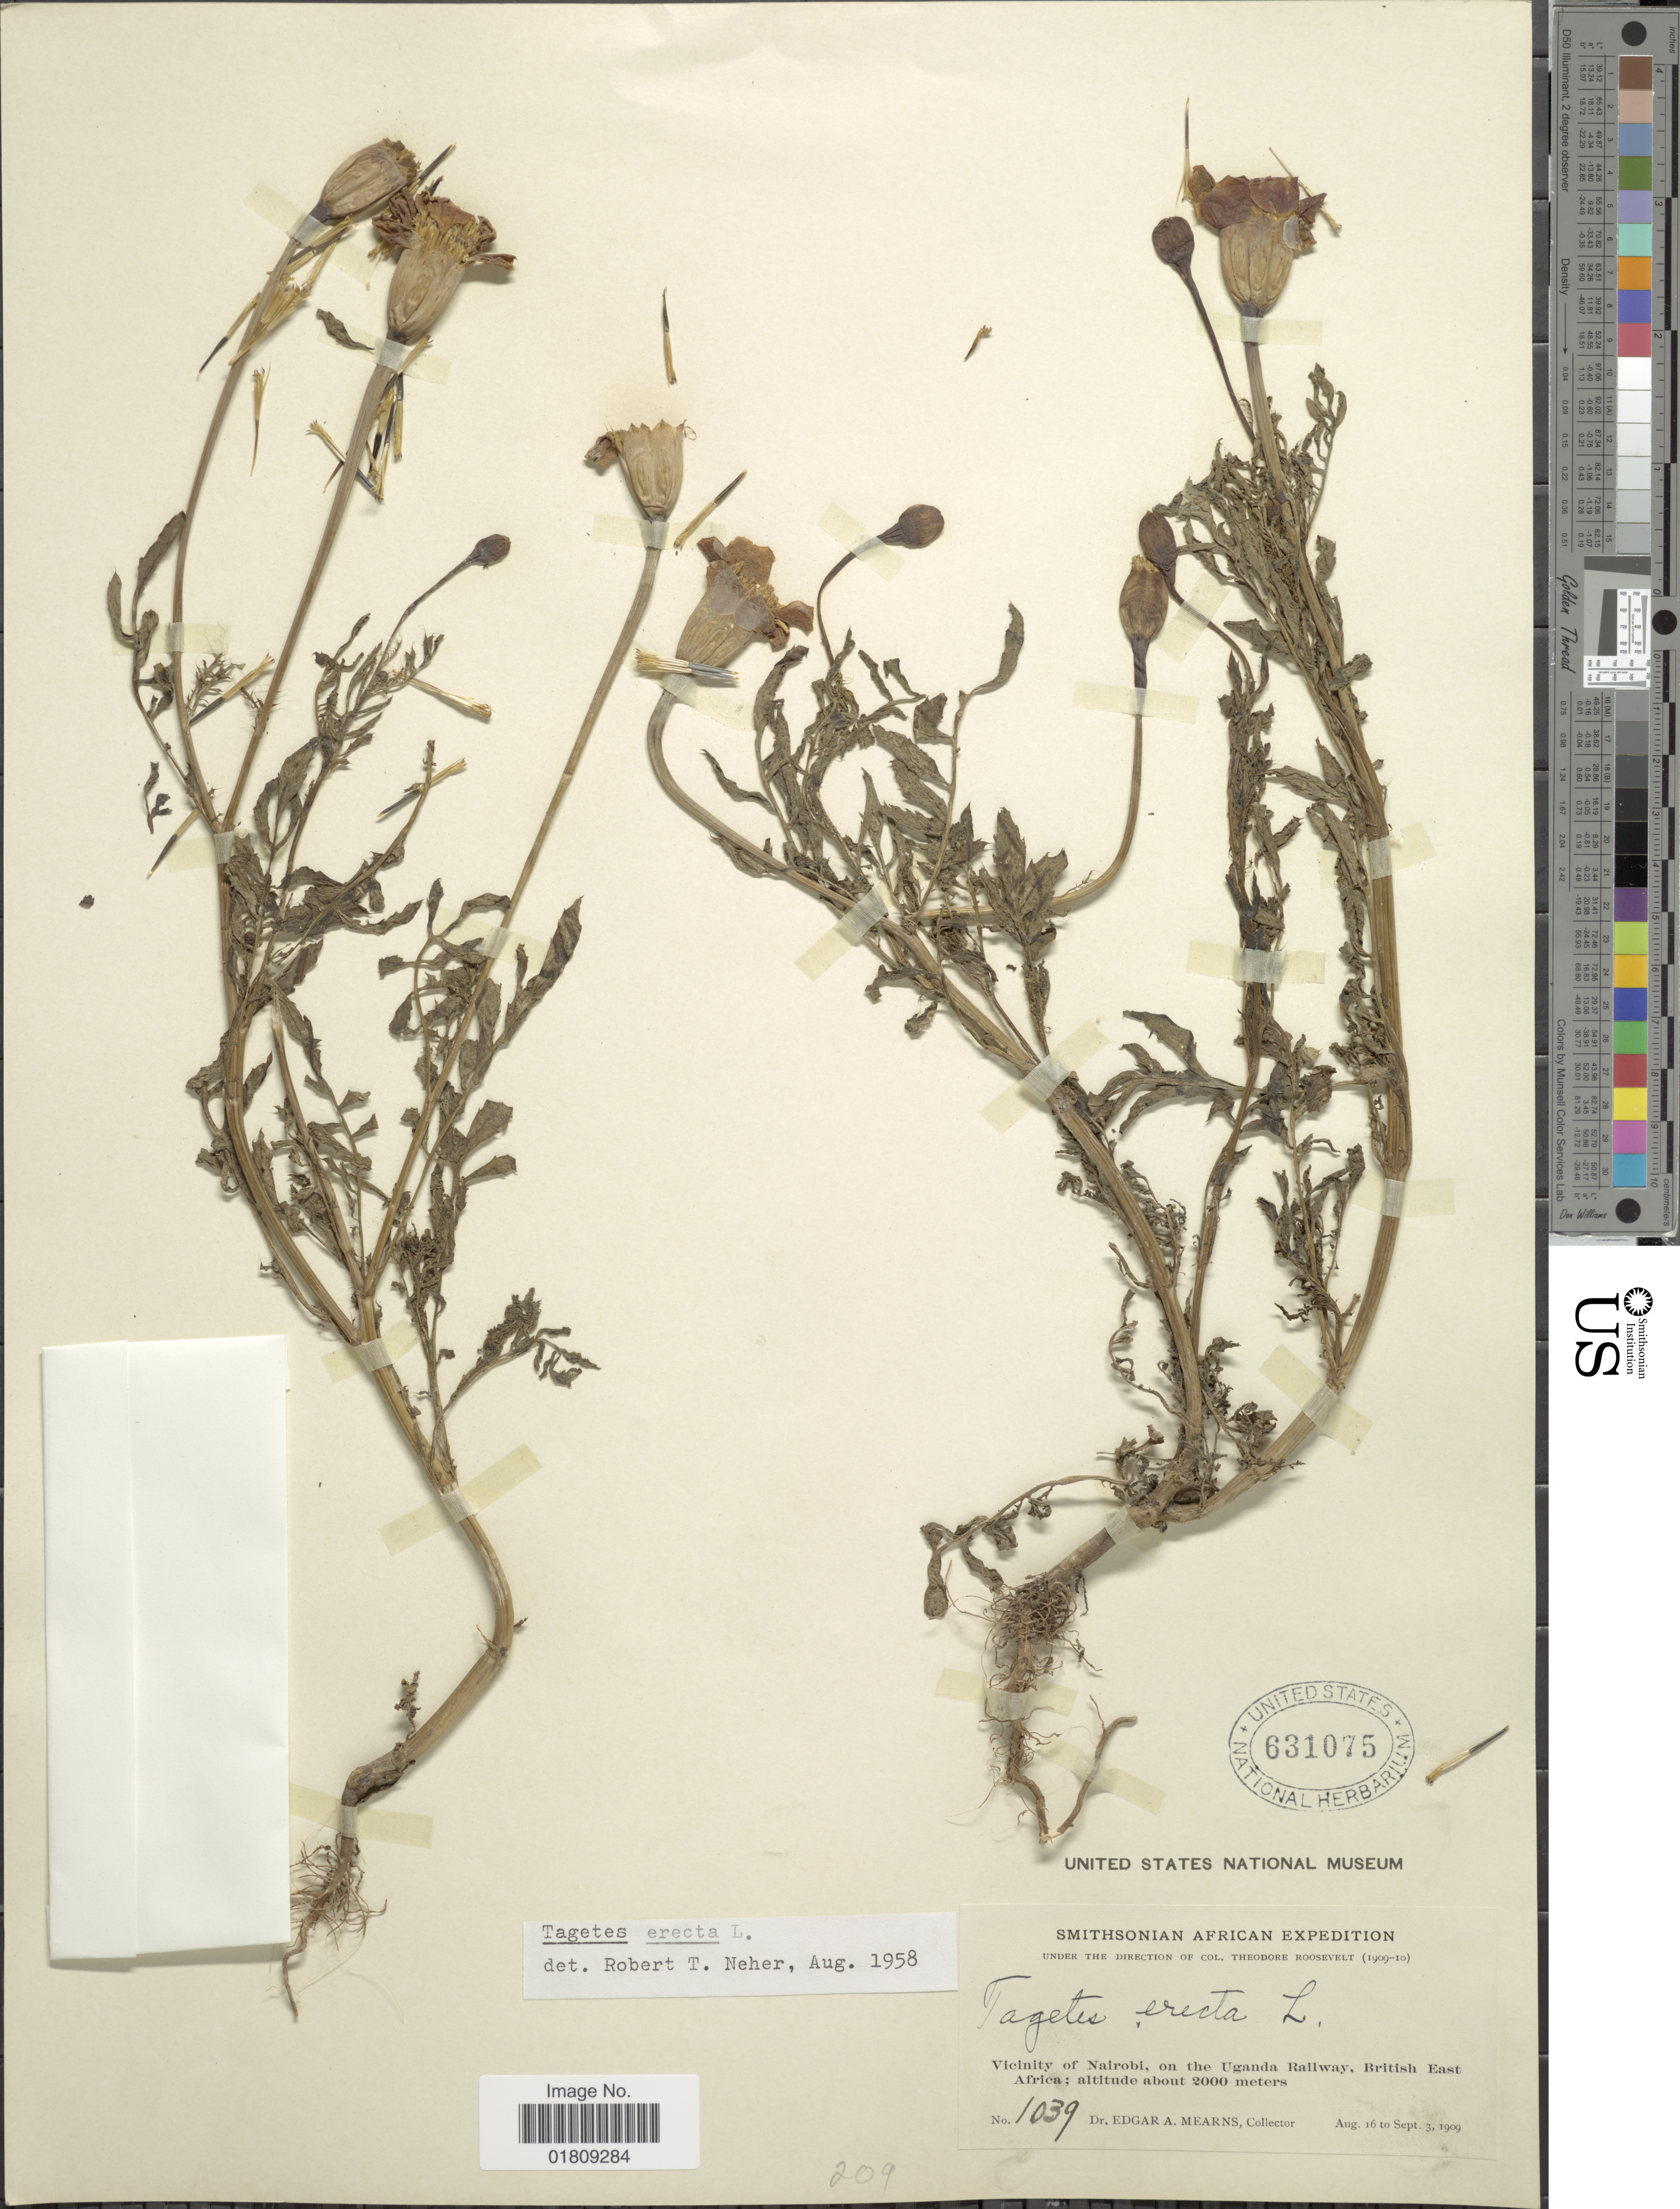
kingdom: Plantae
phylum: Tracheophyta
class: Magnoliopsida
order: Asterales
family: Asteraceae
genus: Tagetes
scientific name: Tagetes patula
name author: L.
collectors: E. A. Mearns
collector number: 1039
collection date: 1909-08-16/1909-09-03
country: Kenya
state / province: Nairobi Area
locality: Vicinity of Nairobi, on the Uganda Railway, British East Africa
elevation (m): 2000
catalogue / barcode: US 631075